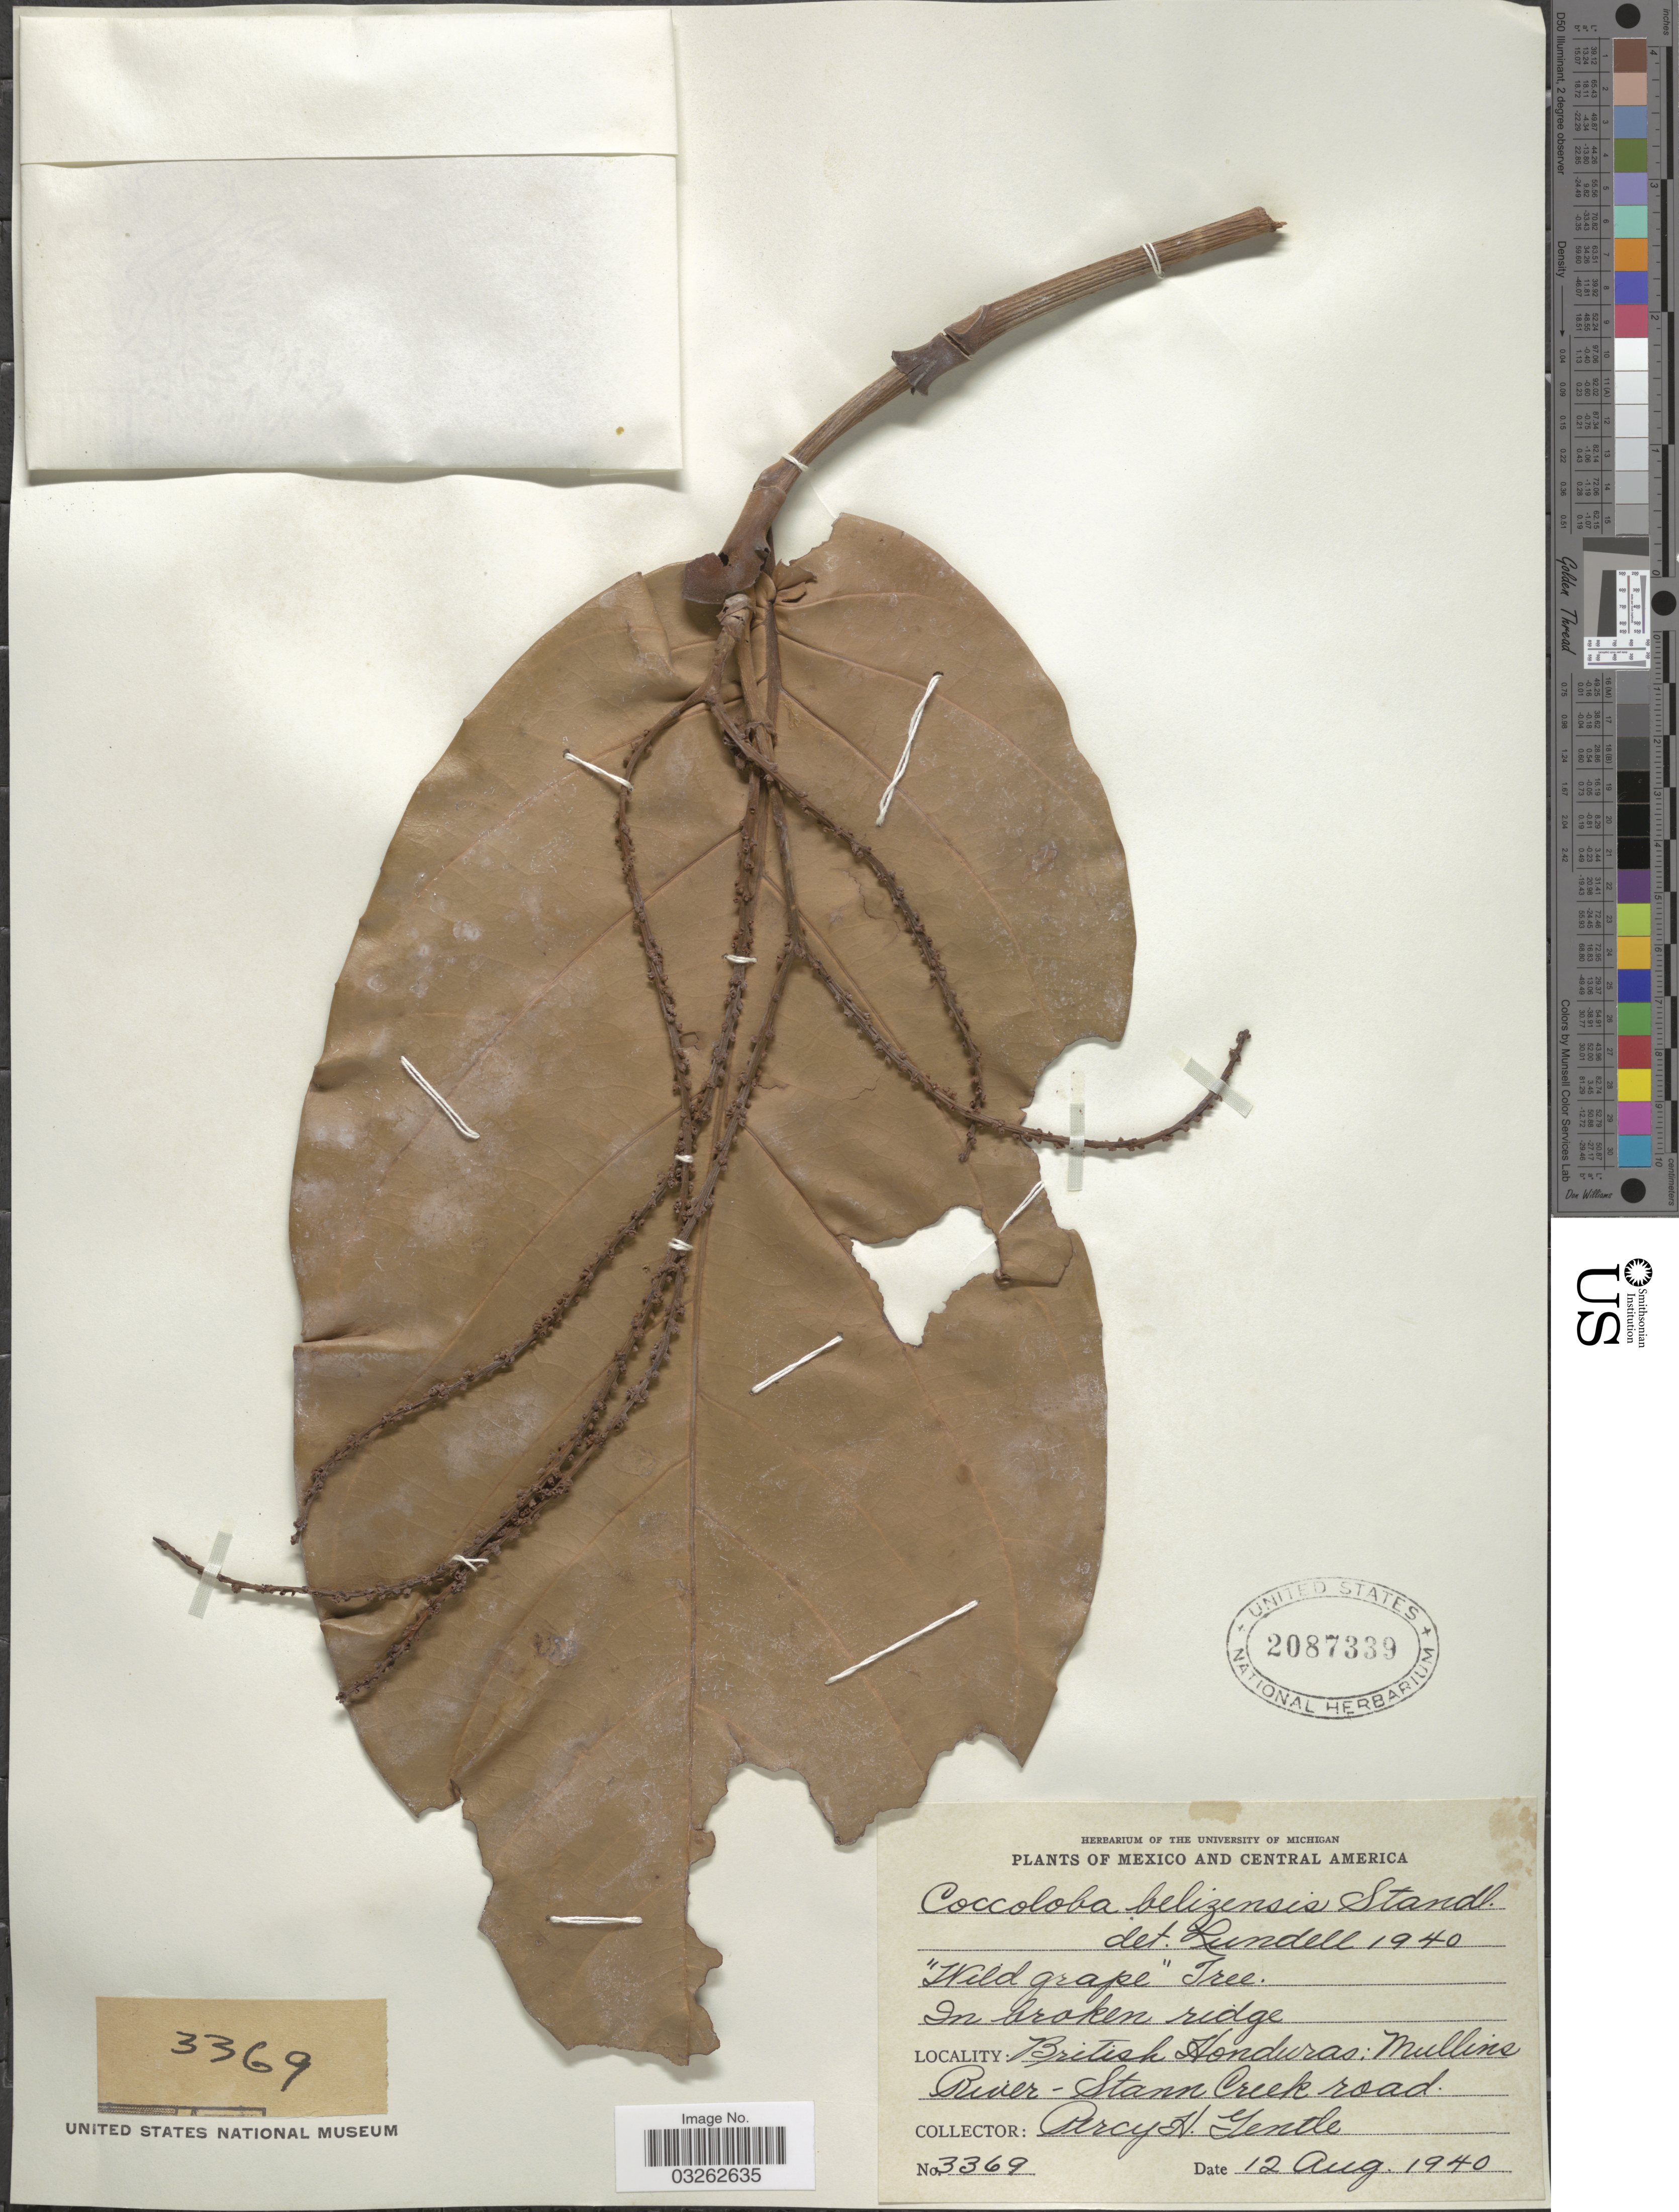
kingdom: Plantae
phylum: Tracheophyta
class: Magnoliopsida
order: Caryophyllales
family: Polygonaceae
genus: Coccoloba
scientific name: Coccoloba belizensis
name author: Standl.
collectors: P. H. Gentle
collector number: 3369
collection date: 1940-08-12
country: Belize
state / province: Stann Creek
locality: British Honduras: Mullins River - Stann Creek road.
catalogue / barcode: US 2087339